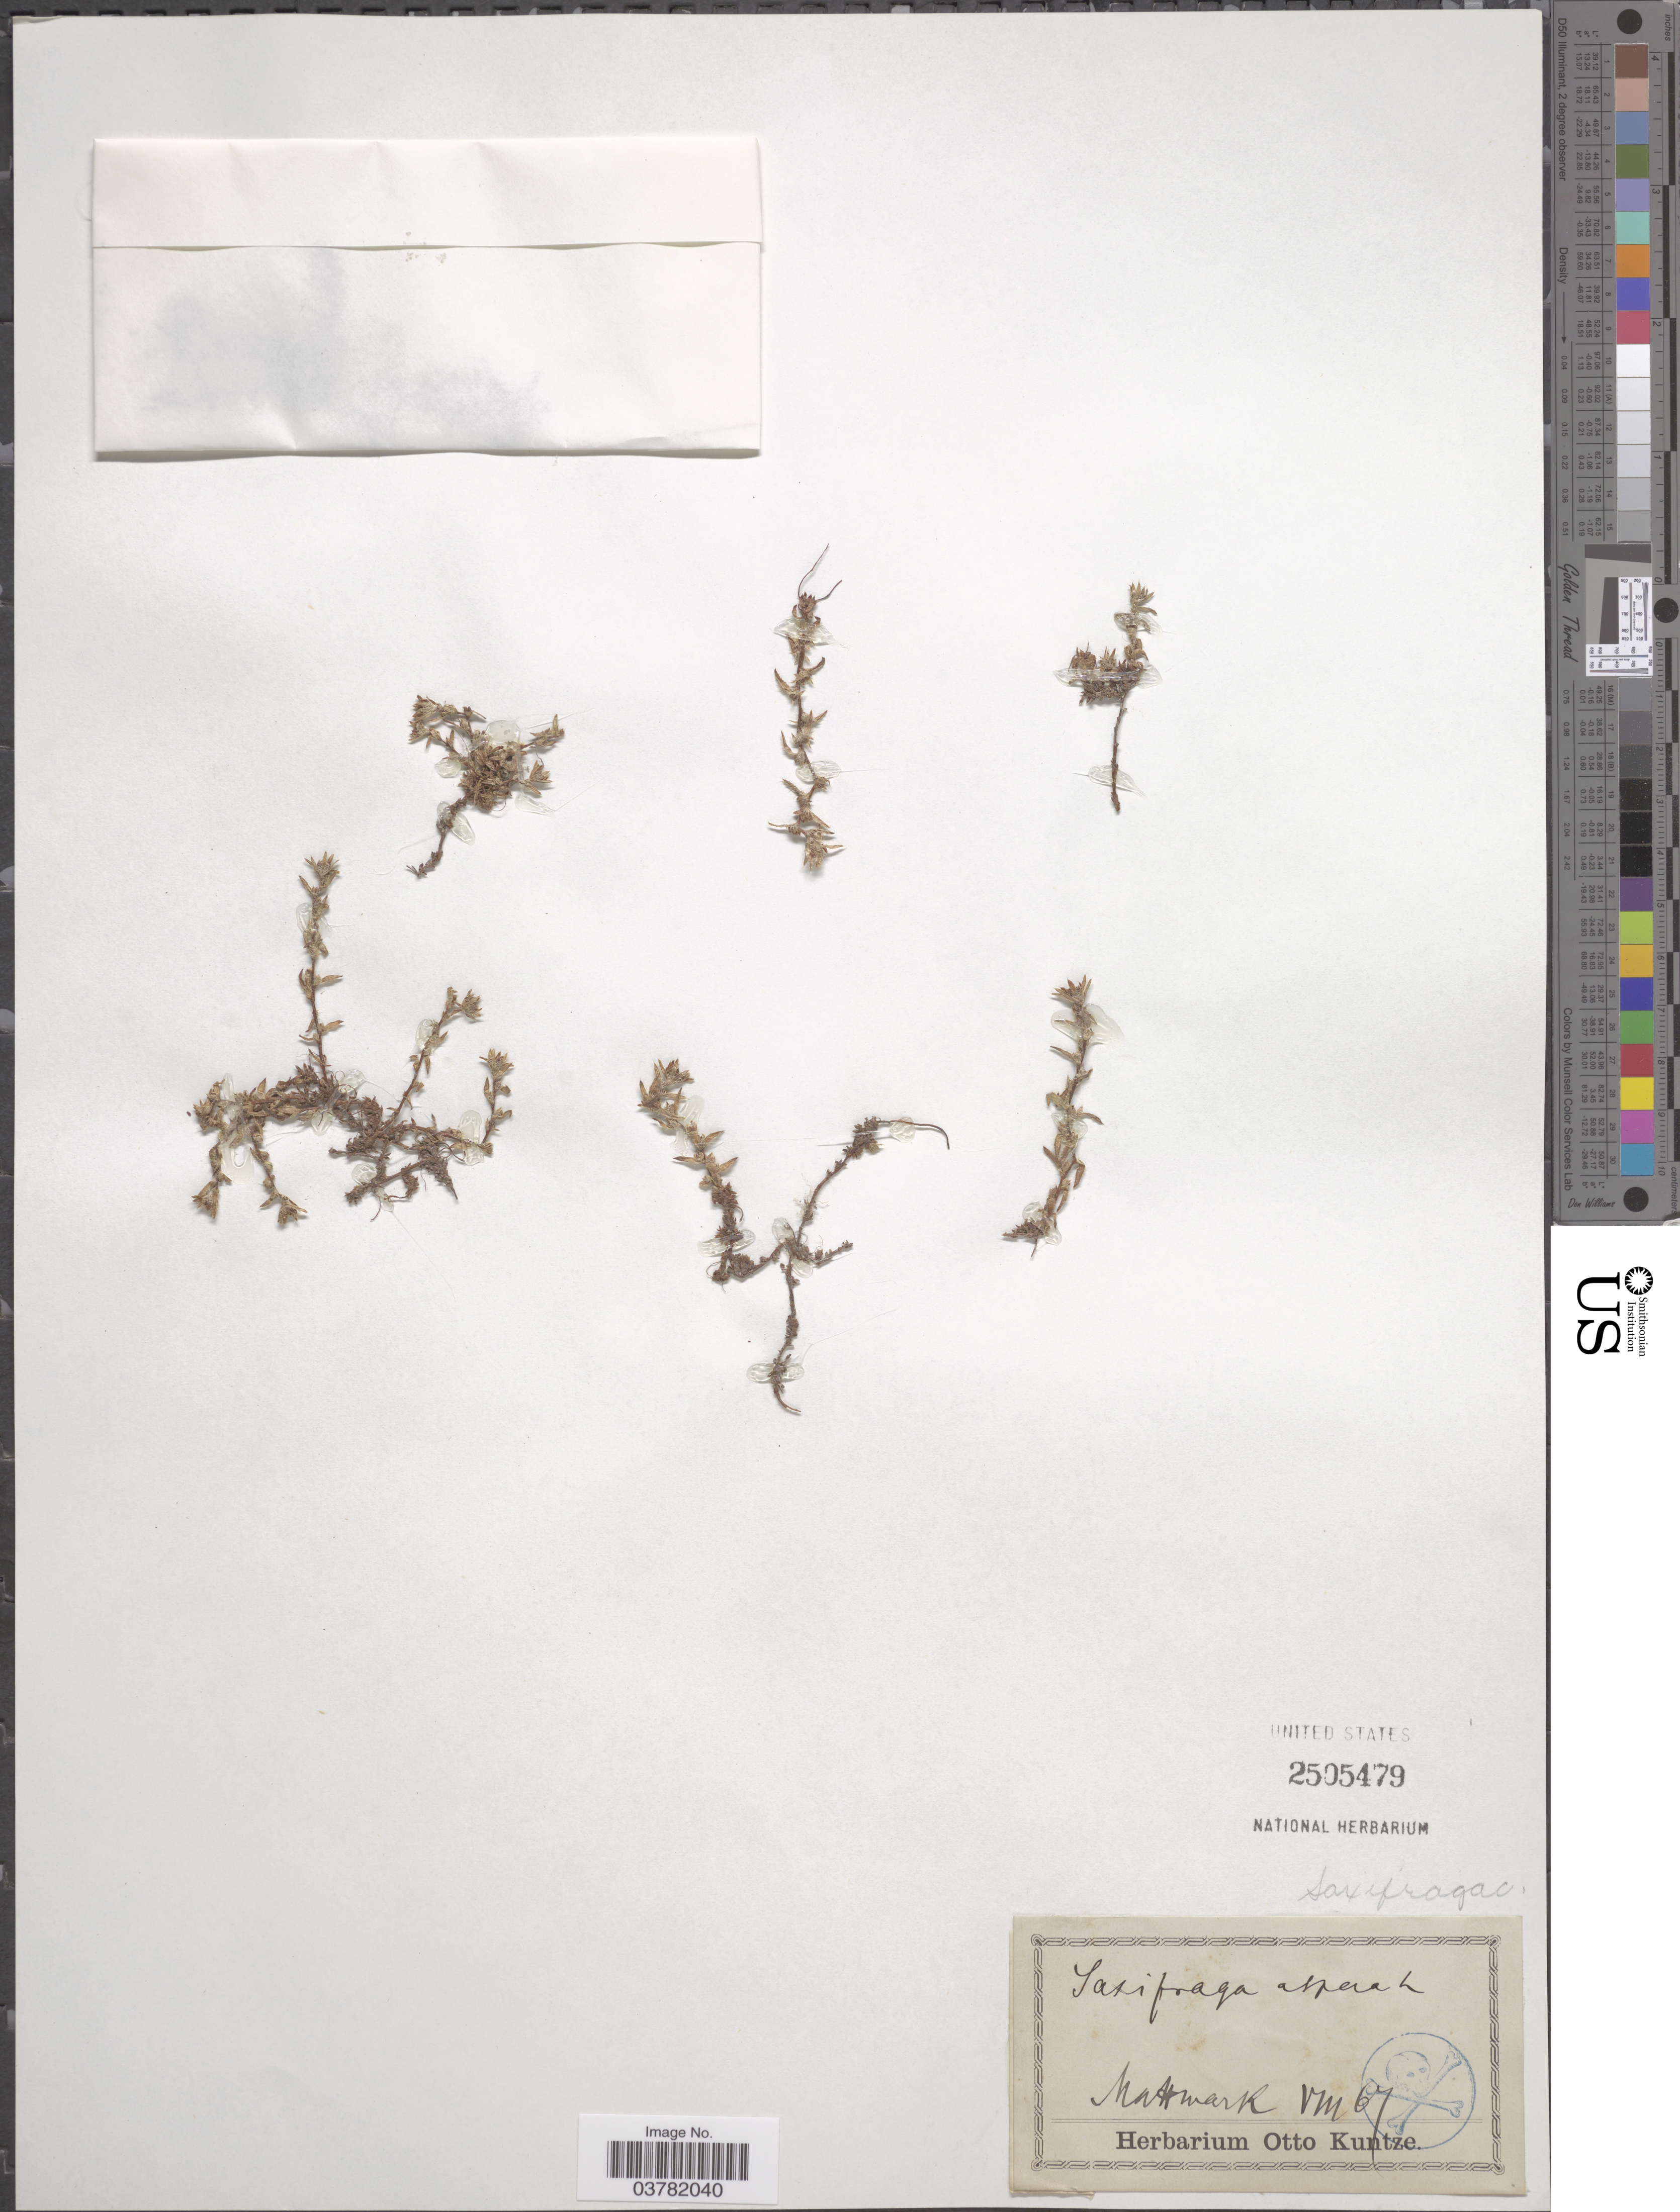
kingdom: Plantae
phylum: Tracheophyta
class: Magnoliopsida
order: Saxifragales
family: Saxifragaceae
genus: Saxifraga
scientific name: Saxifraga aspera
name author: L.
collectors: ex herb. Otto Kuntze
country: Switzerland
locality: Mattmark.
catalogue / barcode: US 2505479